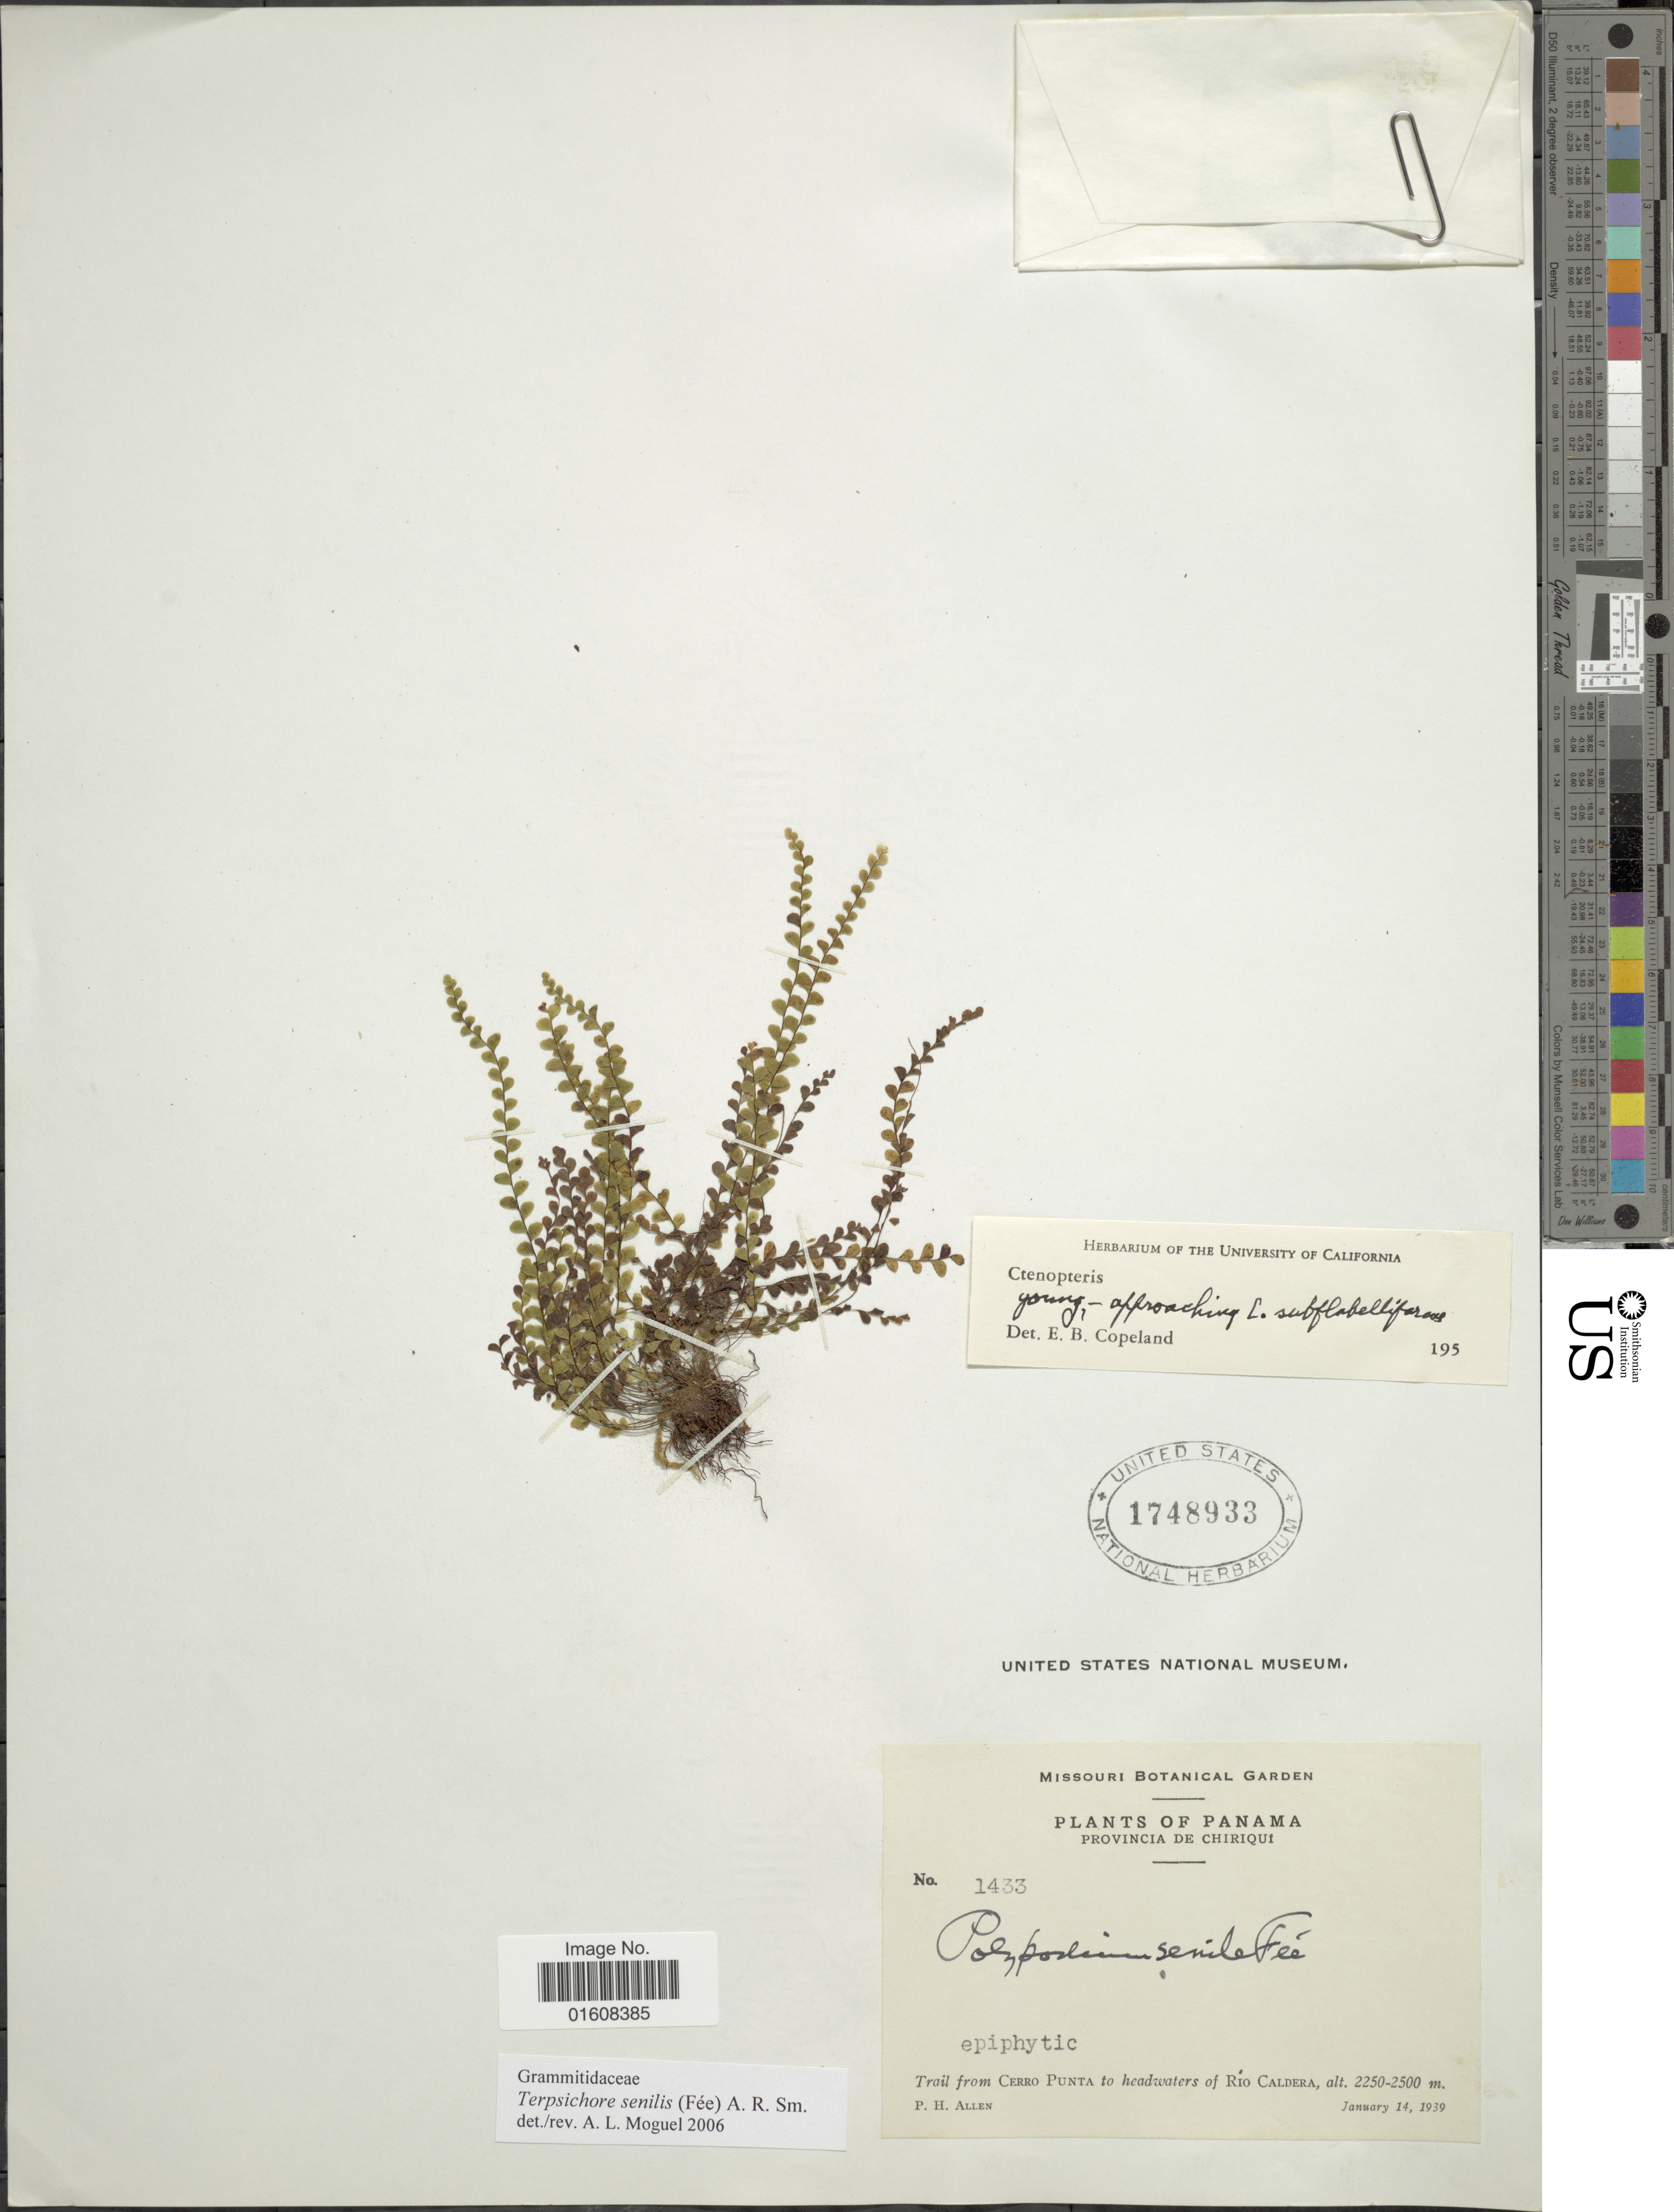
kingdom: Plantae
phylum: Tracheophyta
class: Polypodiopsida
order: Polypodiales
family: Polypodiaceae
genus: Alansmia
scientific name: Alansmia senilis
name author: (Fée) Moguel & M. Kessler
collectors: P. H. Allen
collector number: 1433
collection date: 1939-01-14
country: Panama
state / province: Chiriqui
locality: Trail from Cerro Punta to headwaters of Río Caldera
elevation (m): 2250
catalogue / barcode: US 1748933